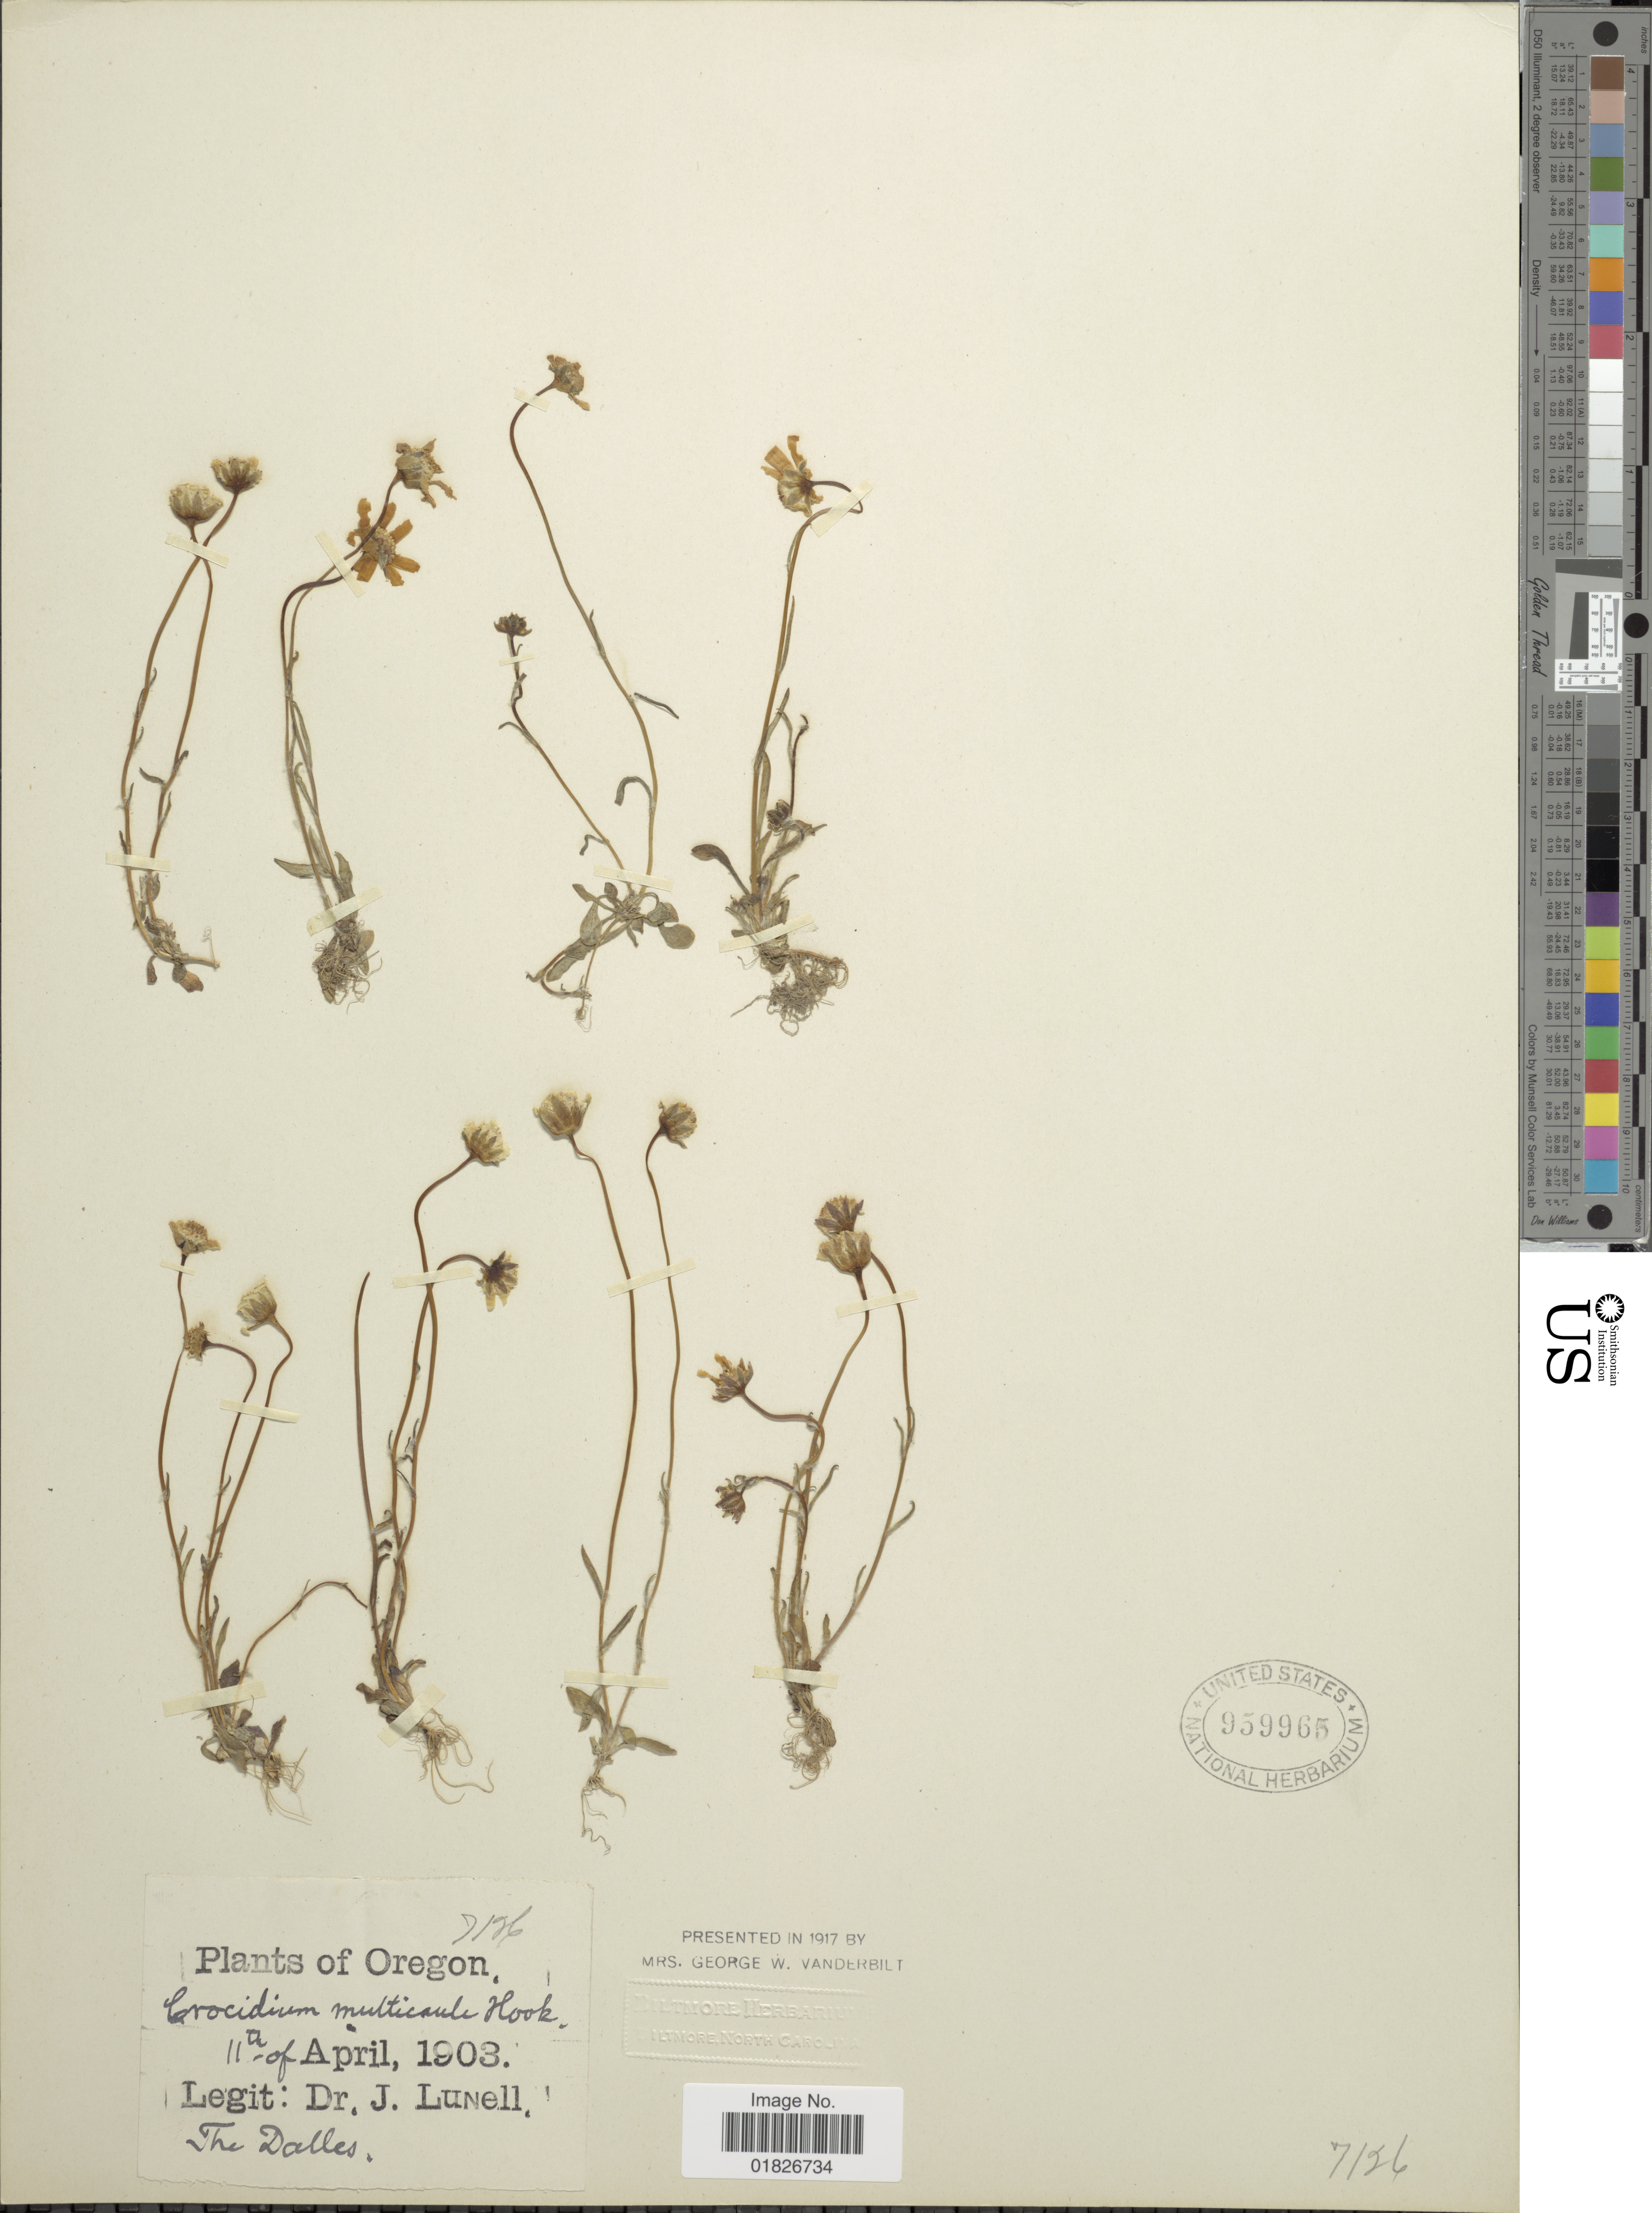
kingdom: Plantae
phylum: Tracheophyta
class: Magnoliopsida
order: Asterales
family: Asteraceae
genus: Crocidium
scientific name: Crocidium multicaule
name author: Hook.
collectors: J. Lunell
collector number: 7196*?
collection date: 1903-04-11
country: United States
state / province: Oregon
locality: The Dalles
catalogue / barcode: US 959965